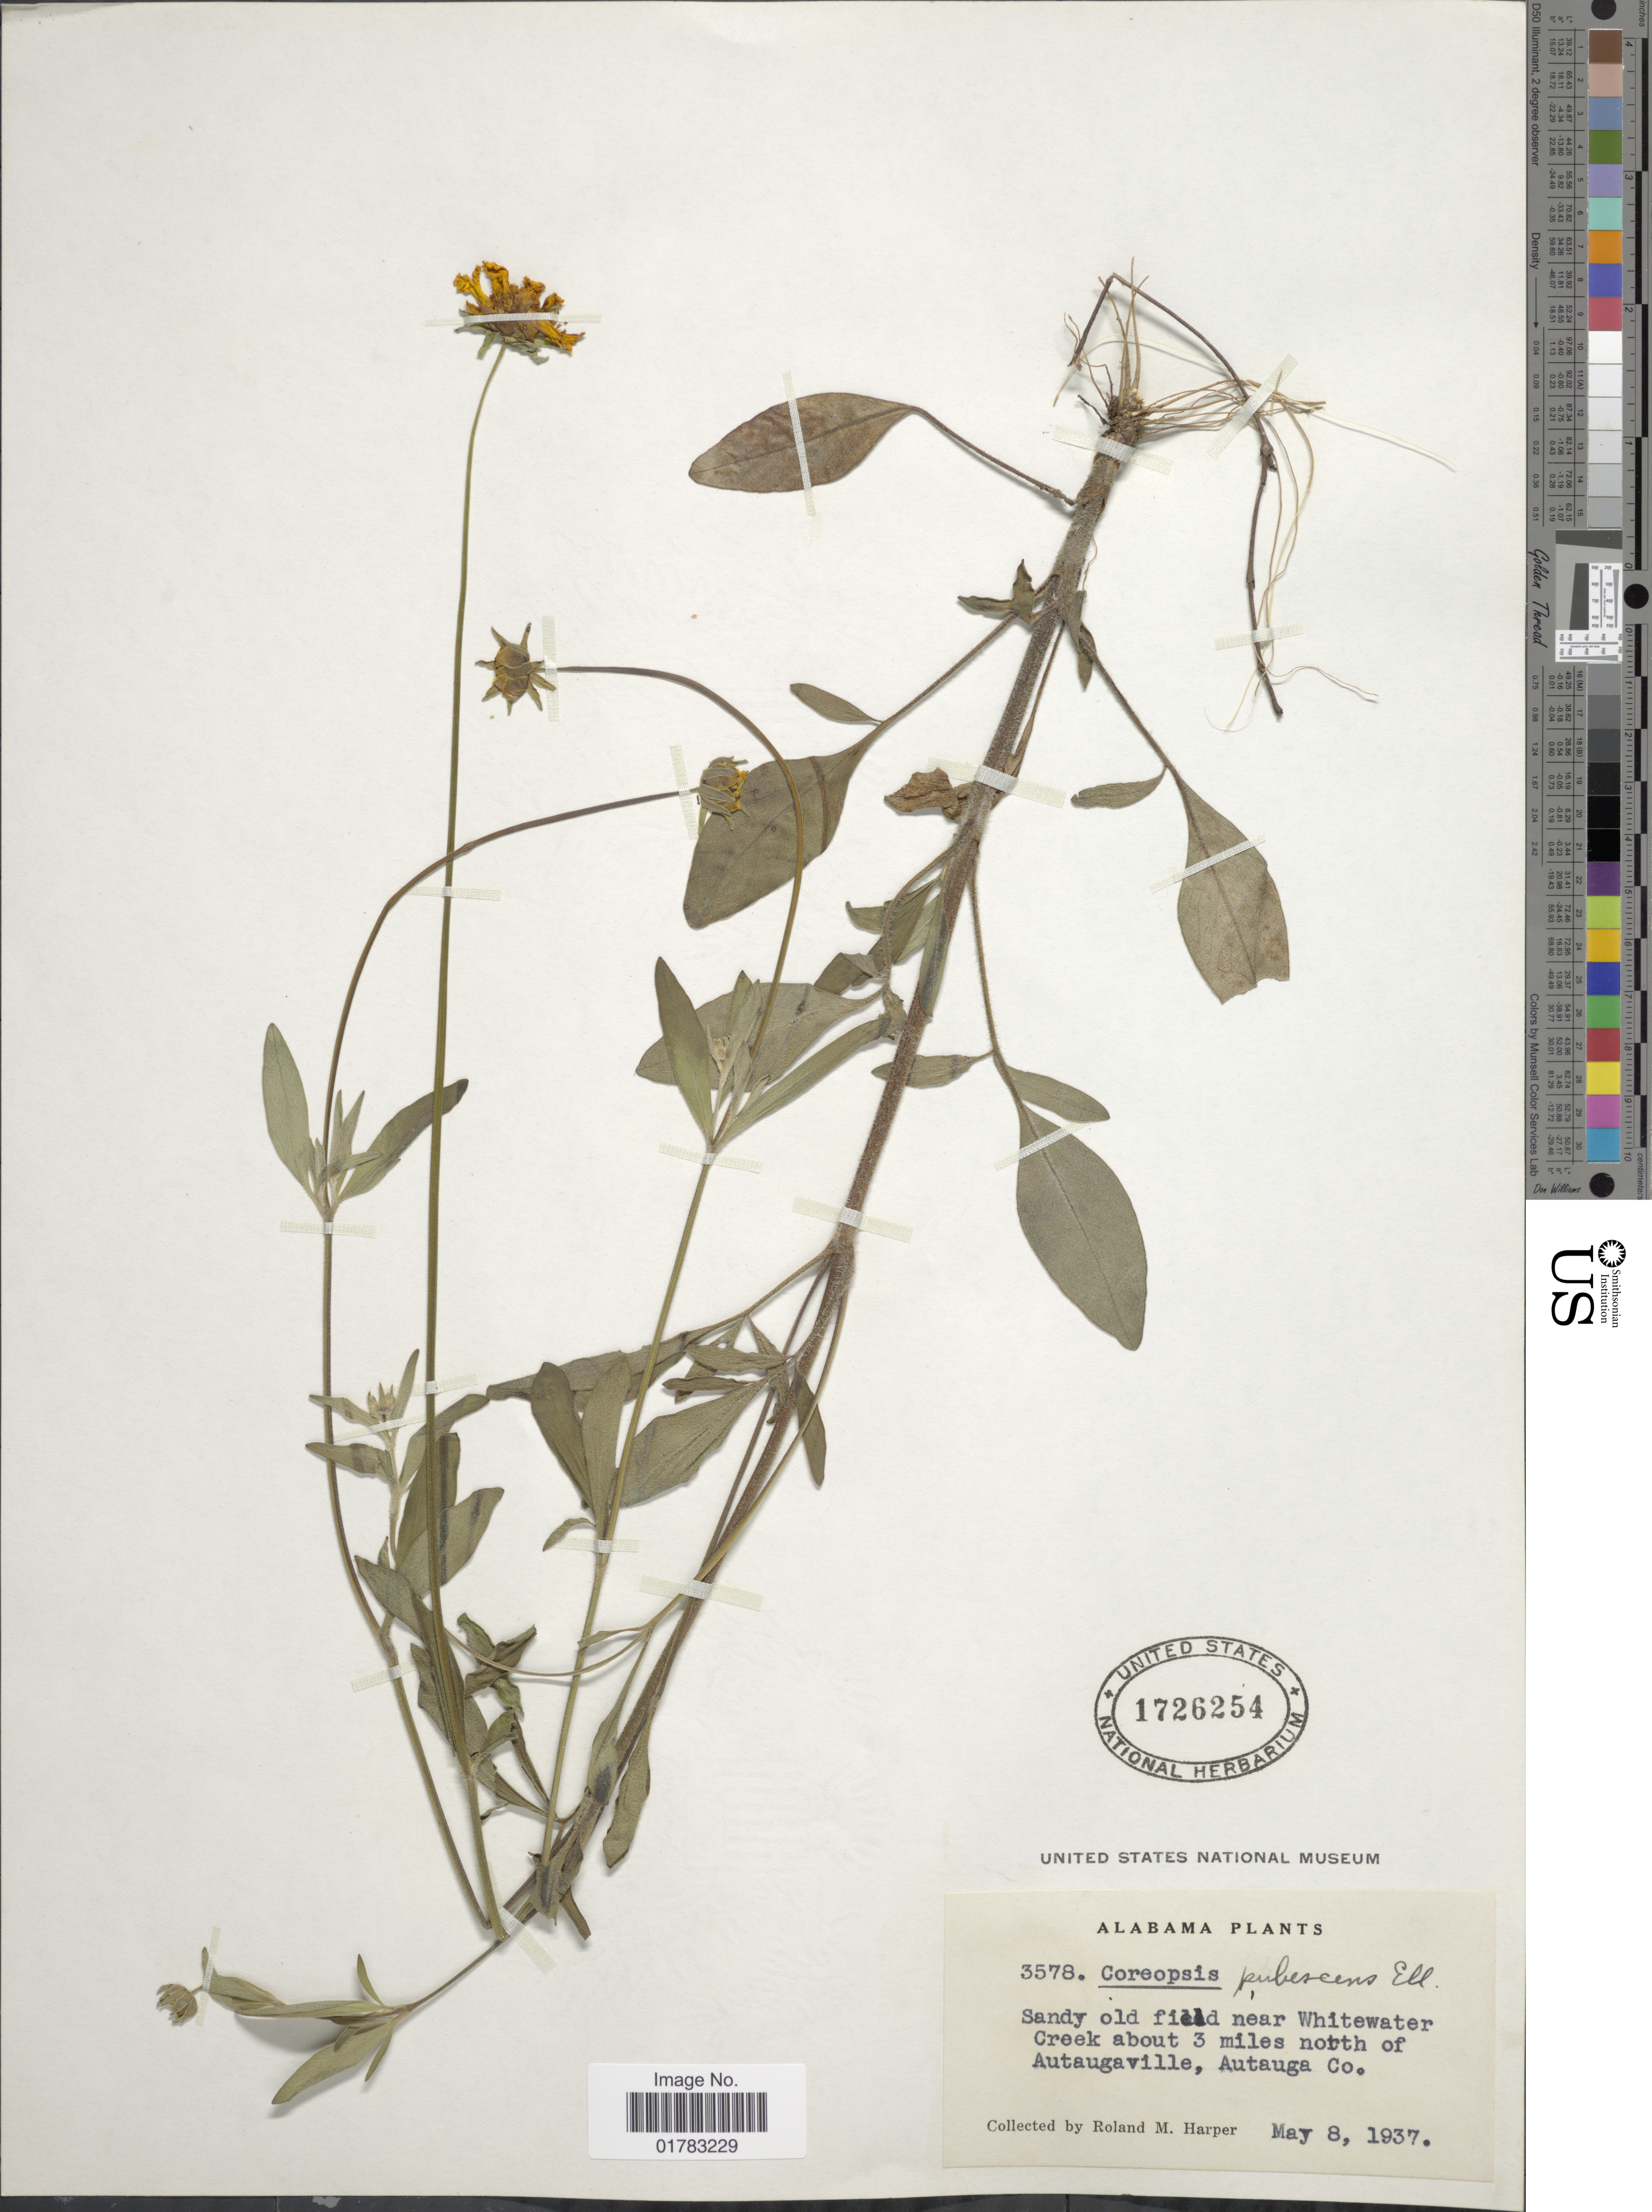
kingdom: Plantae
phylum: Tracheophyta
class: Magnoliopsida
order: Asterales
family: Asteraceae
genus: Coreopsis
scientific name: Coreopsis pubescens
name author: Elliott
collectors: R. M. Harper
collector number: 3578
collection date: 1937-05-08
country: United States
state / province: Alabama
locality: Sandy old field near Whitewater Creek about 3 miles north Autangaville, Autanga Co.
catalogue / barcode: US 1726254